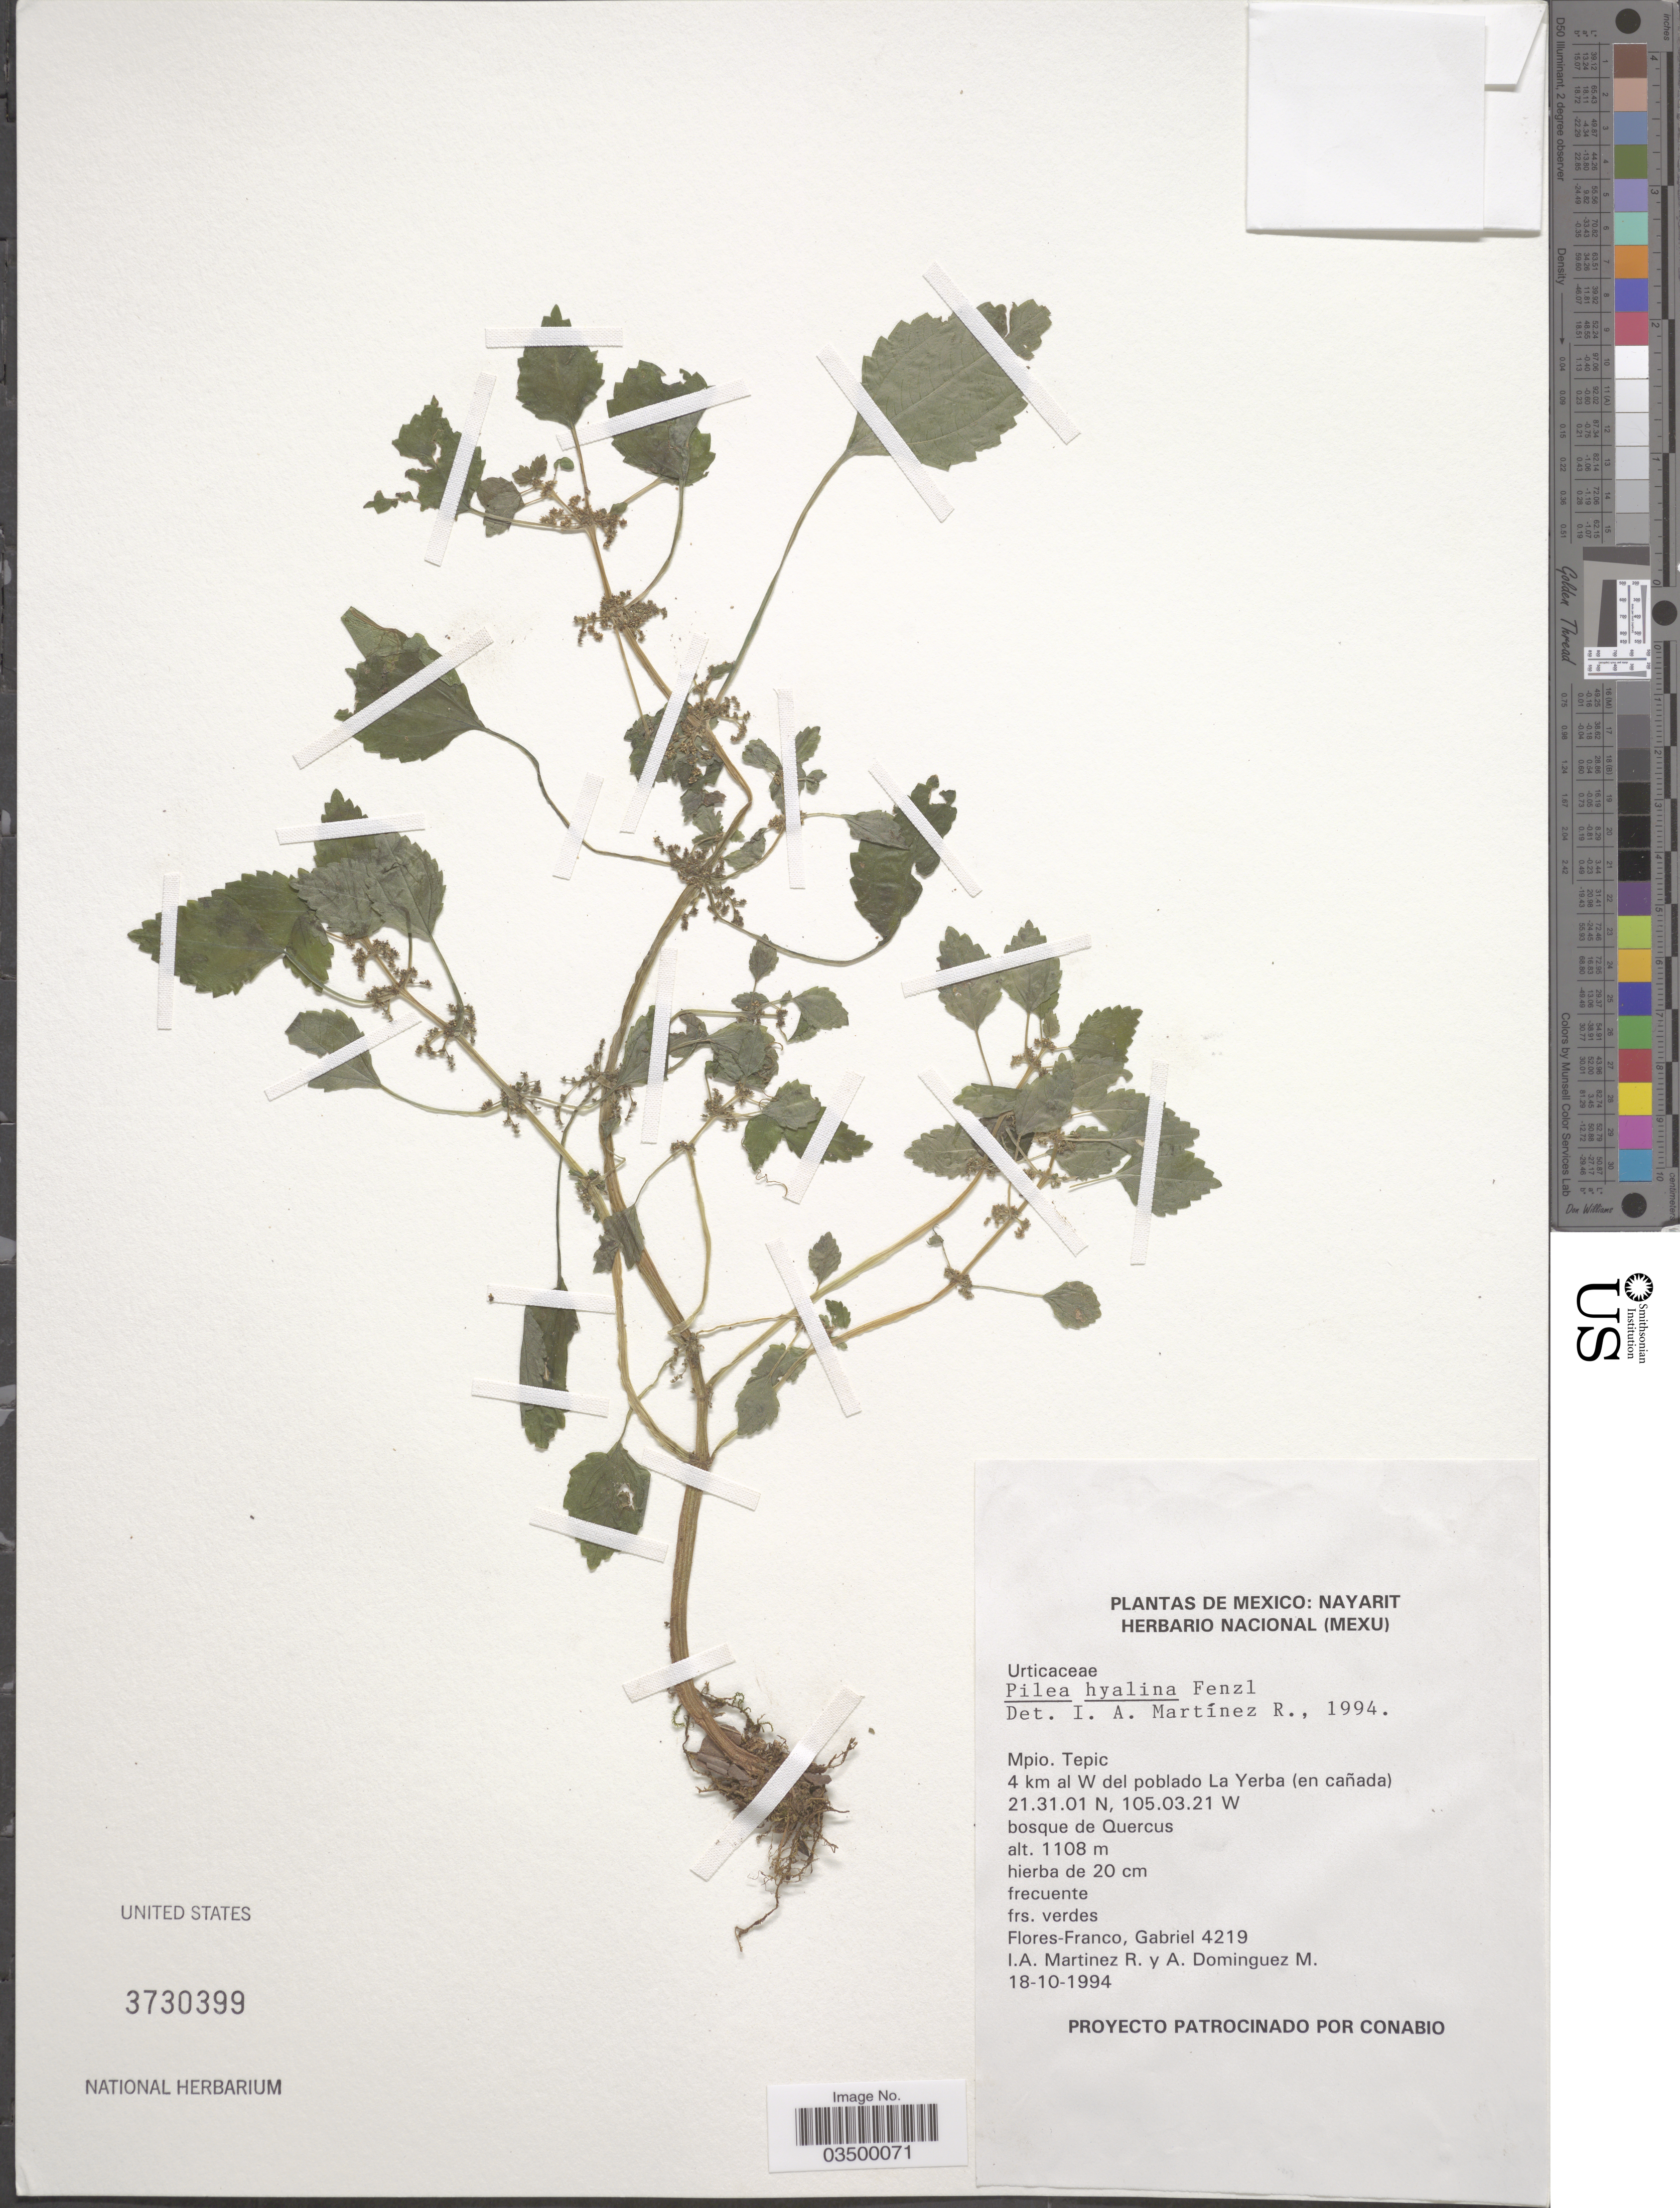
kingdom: Plantae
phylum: Tracheophyta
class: Magnoliopsida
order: Rosales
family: Urticaceae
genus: Pilea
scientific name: Pilea hyalina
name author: Fenzl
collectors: -. Gabriel, I. A. Martinez R. & A. Dominguez M.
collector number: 4219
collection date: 1994-10-18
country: Mexico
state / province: Nayarit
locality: Mpio. Tepic. 4 km al W del poblado La Yerba (en cañada).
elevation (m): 1108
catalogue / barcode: US 3730399